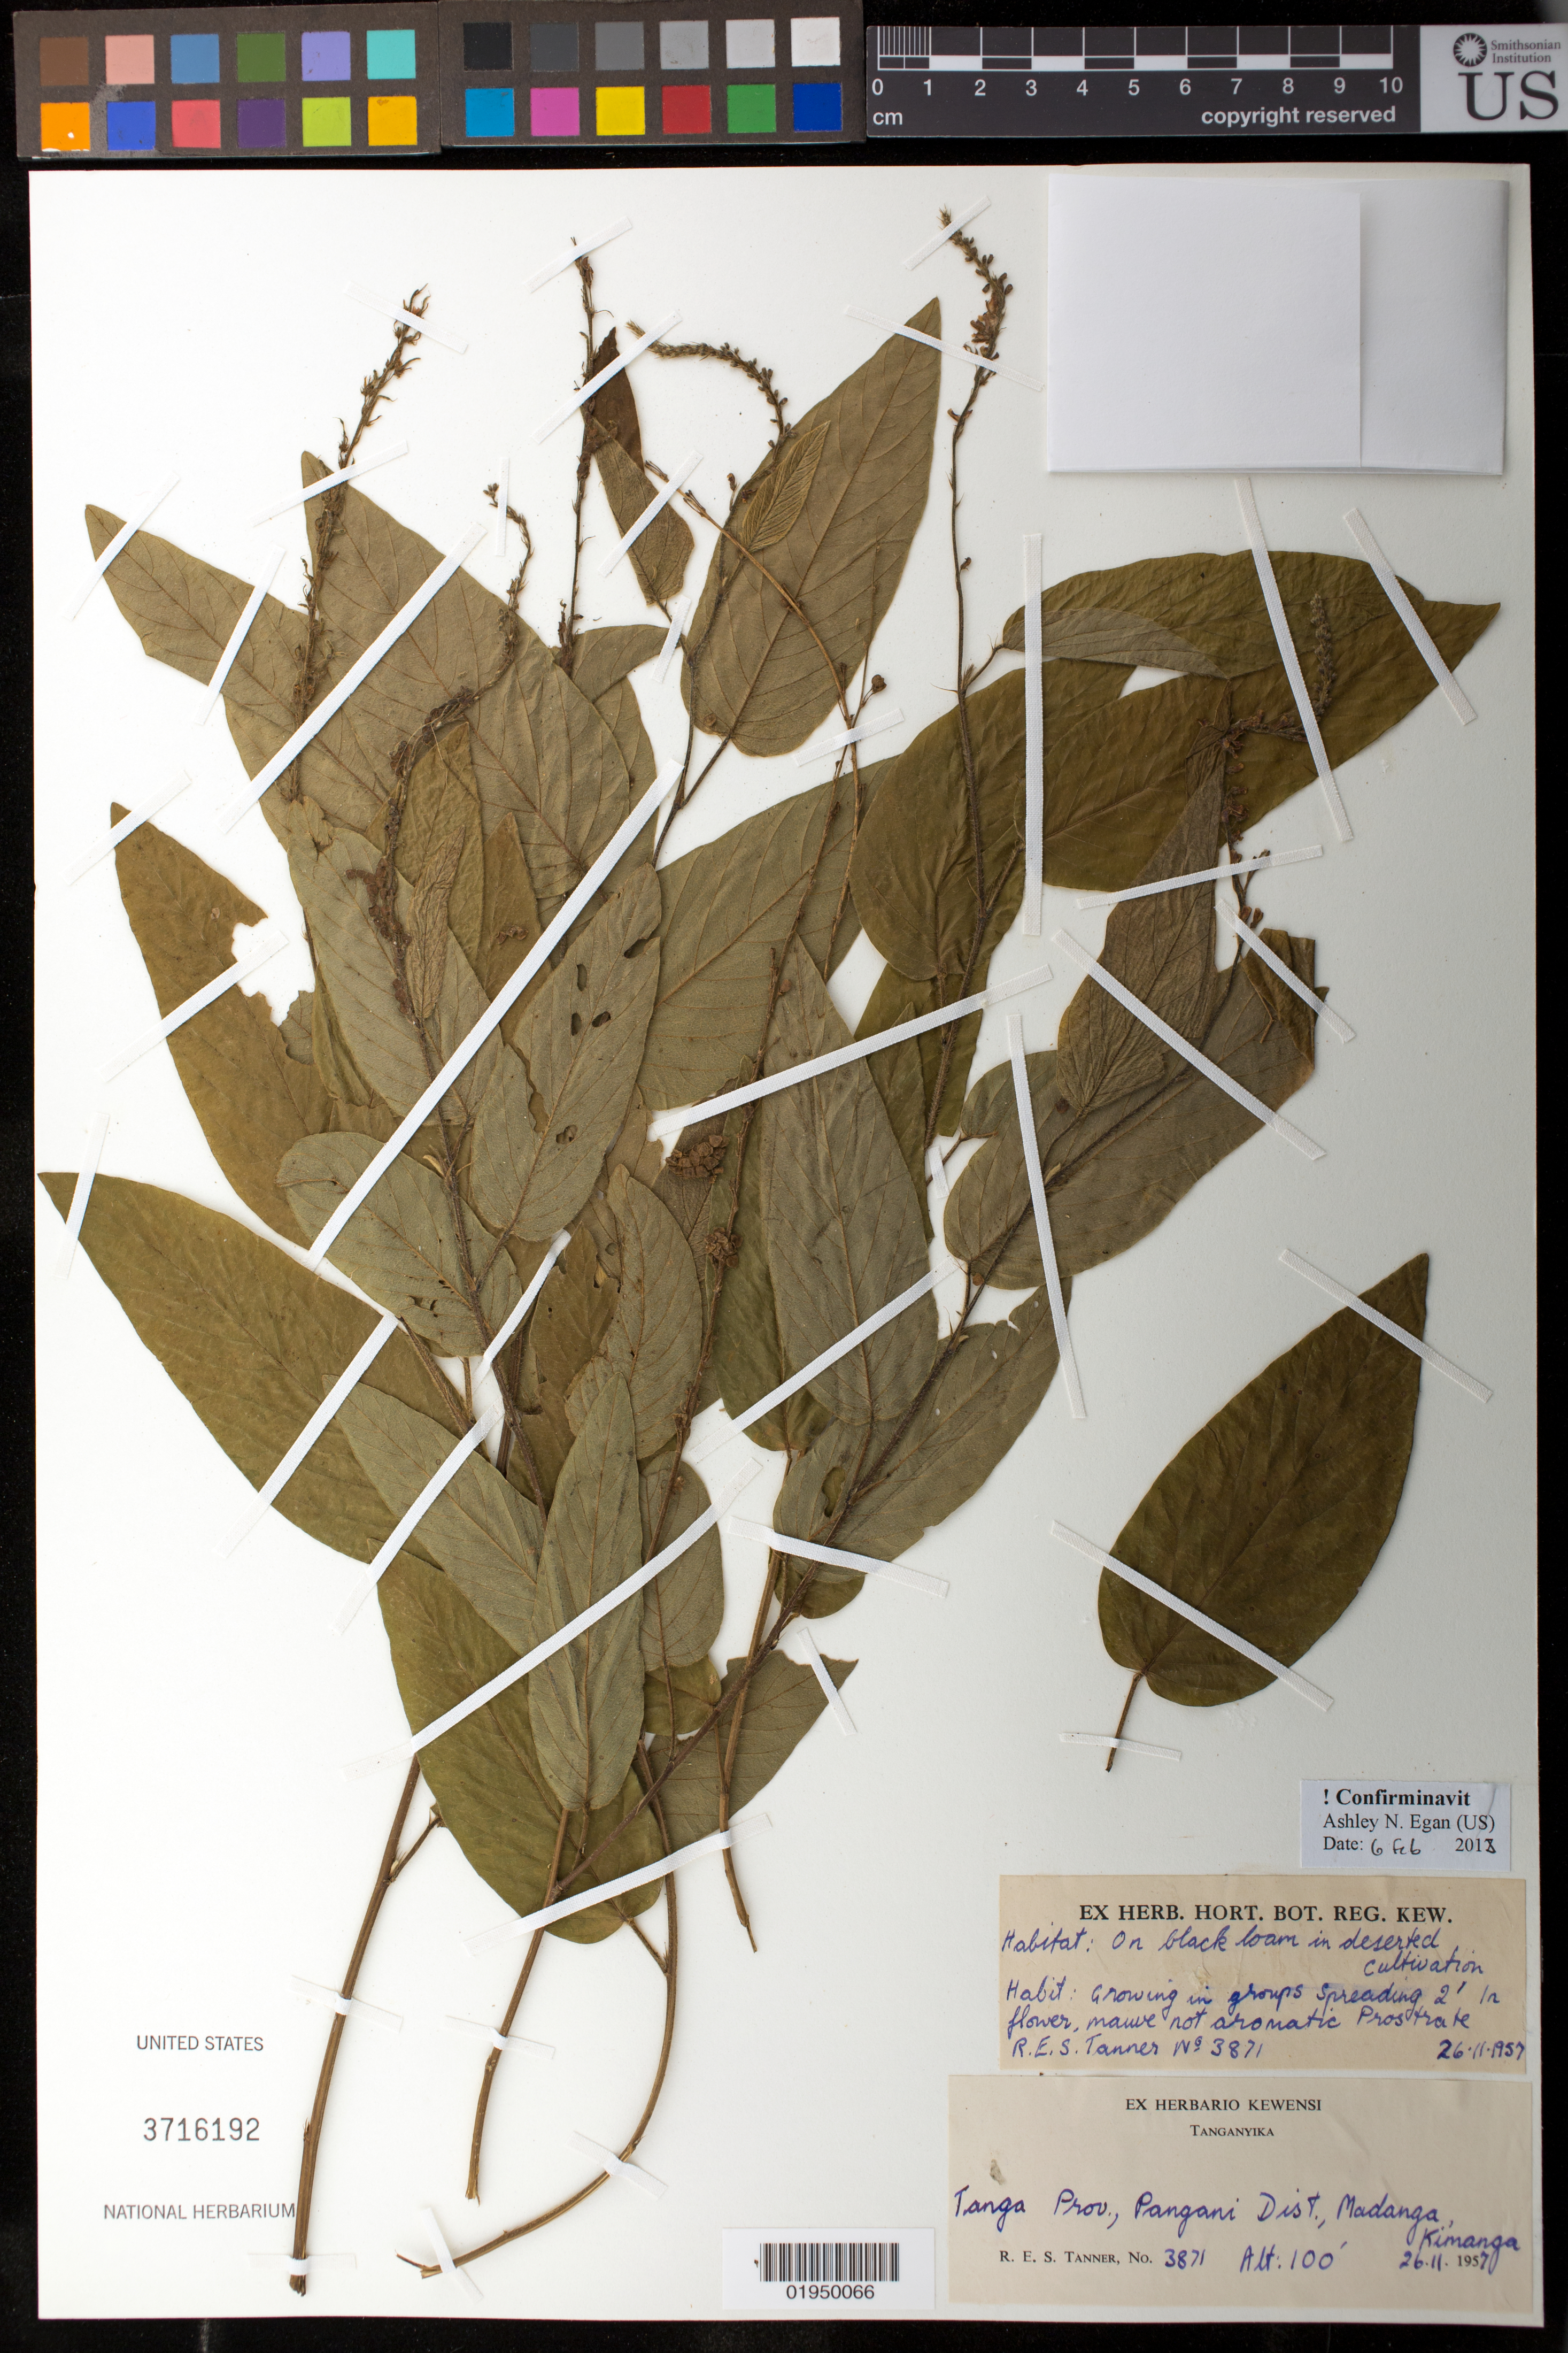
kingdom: Plantae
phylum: Tracheophyta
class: Magnoliopsida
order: Fabales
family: Fabaceae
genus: Desmodium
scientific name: Desmodium sp.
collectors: R. Tanner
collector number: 3871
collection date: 1957-11-26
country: Tanzania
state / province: Tanga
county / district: Pangani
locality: Tanganyika. Madanga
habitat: On black loam in deserted cultivation.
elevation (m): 305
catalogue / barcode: US 3716192